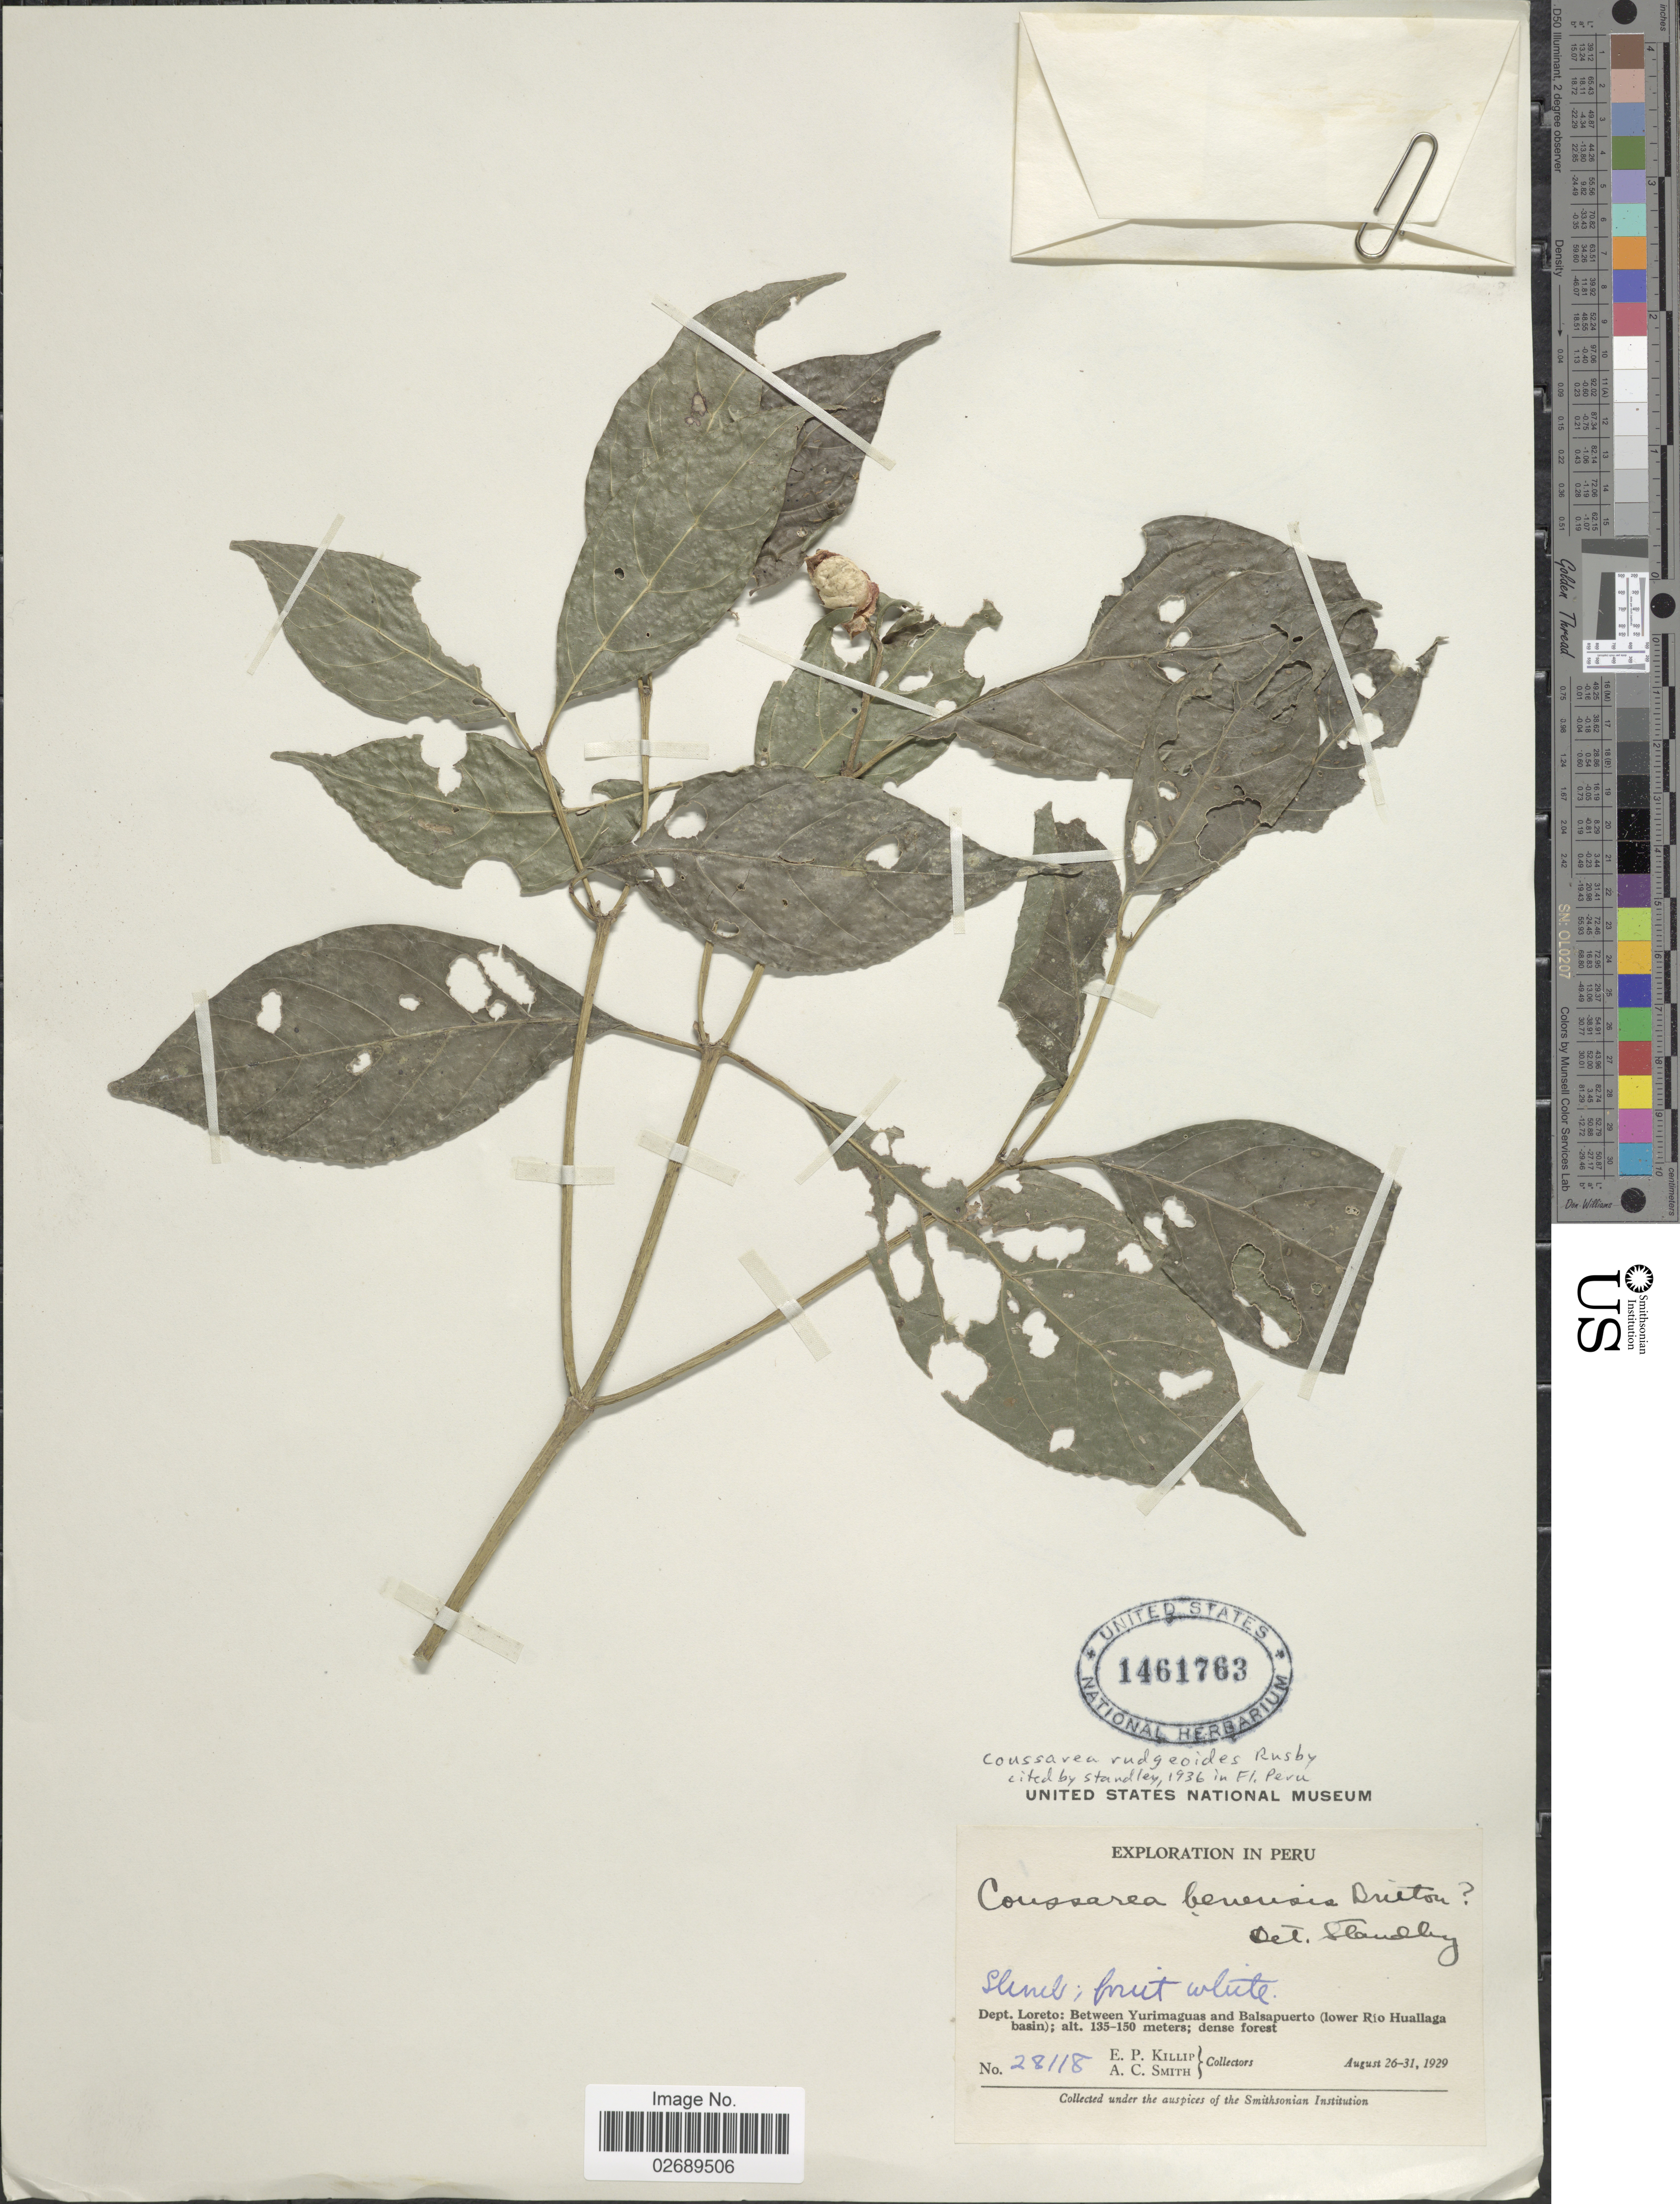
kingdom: Plantae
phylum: Tracheophyta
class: Magnoliopsida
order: Gentianales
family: Rubiaceae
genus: Coussarea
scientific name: Coussarea rudgeoides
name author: Rusby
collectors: E. P. Killip & A. C. Smith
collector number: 28118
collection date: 1929-08-26/1929-08-31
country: Peru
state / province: Loreto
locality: Dept. Loreto: Between Yurimaguas and Balsapuerto (lower Rio Huallaga basin).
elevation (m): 135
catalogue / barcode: US 1461763